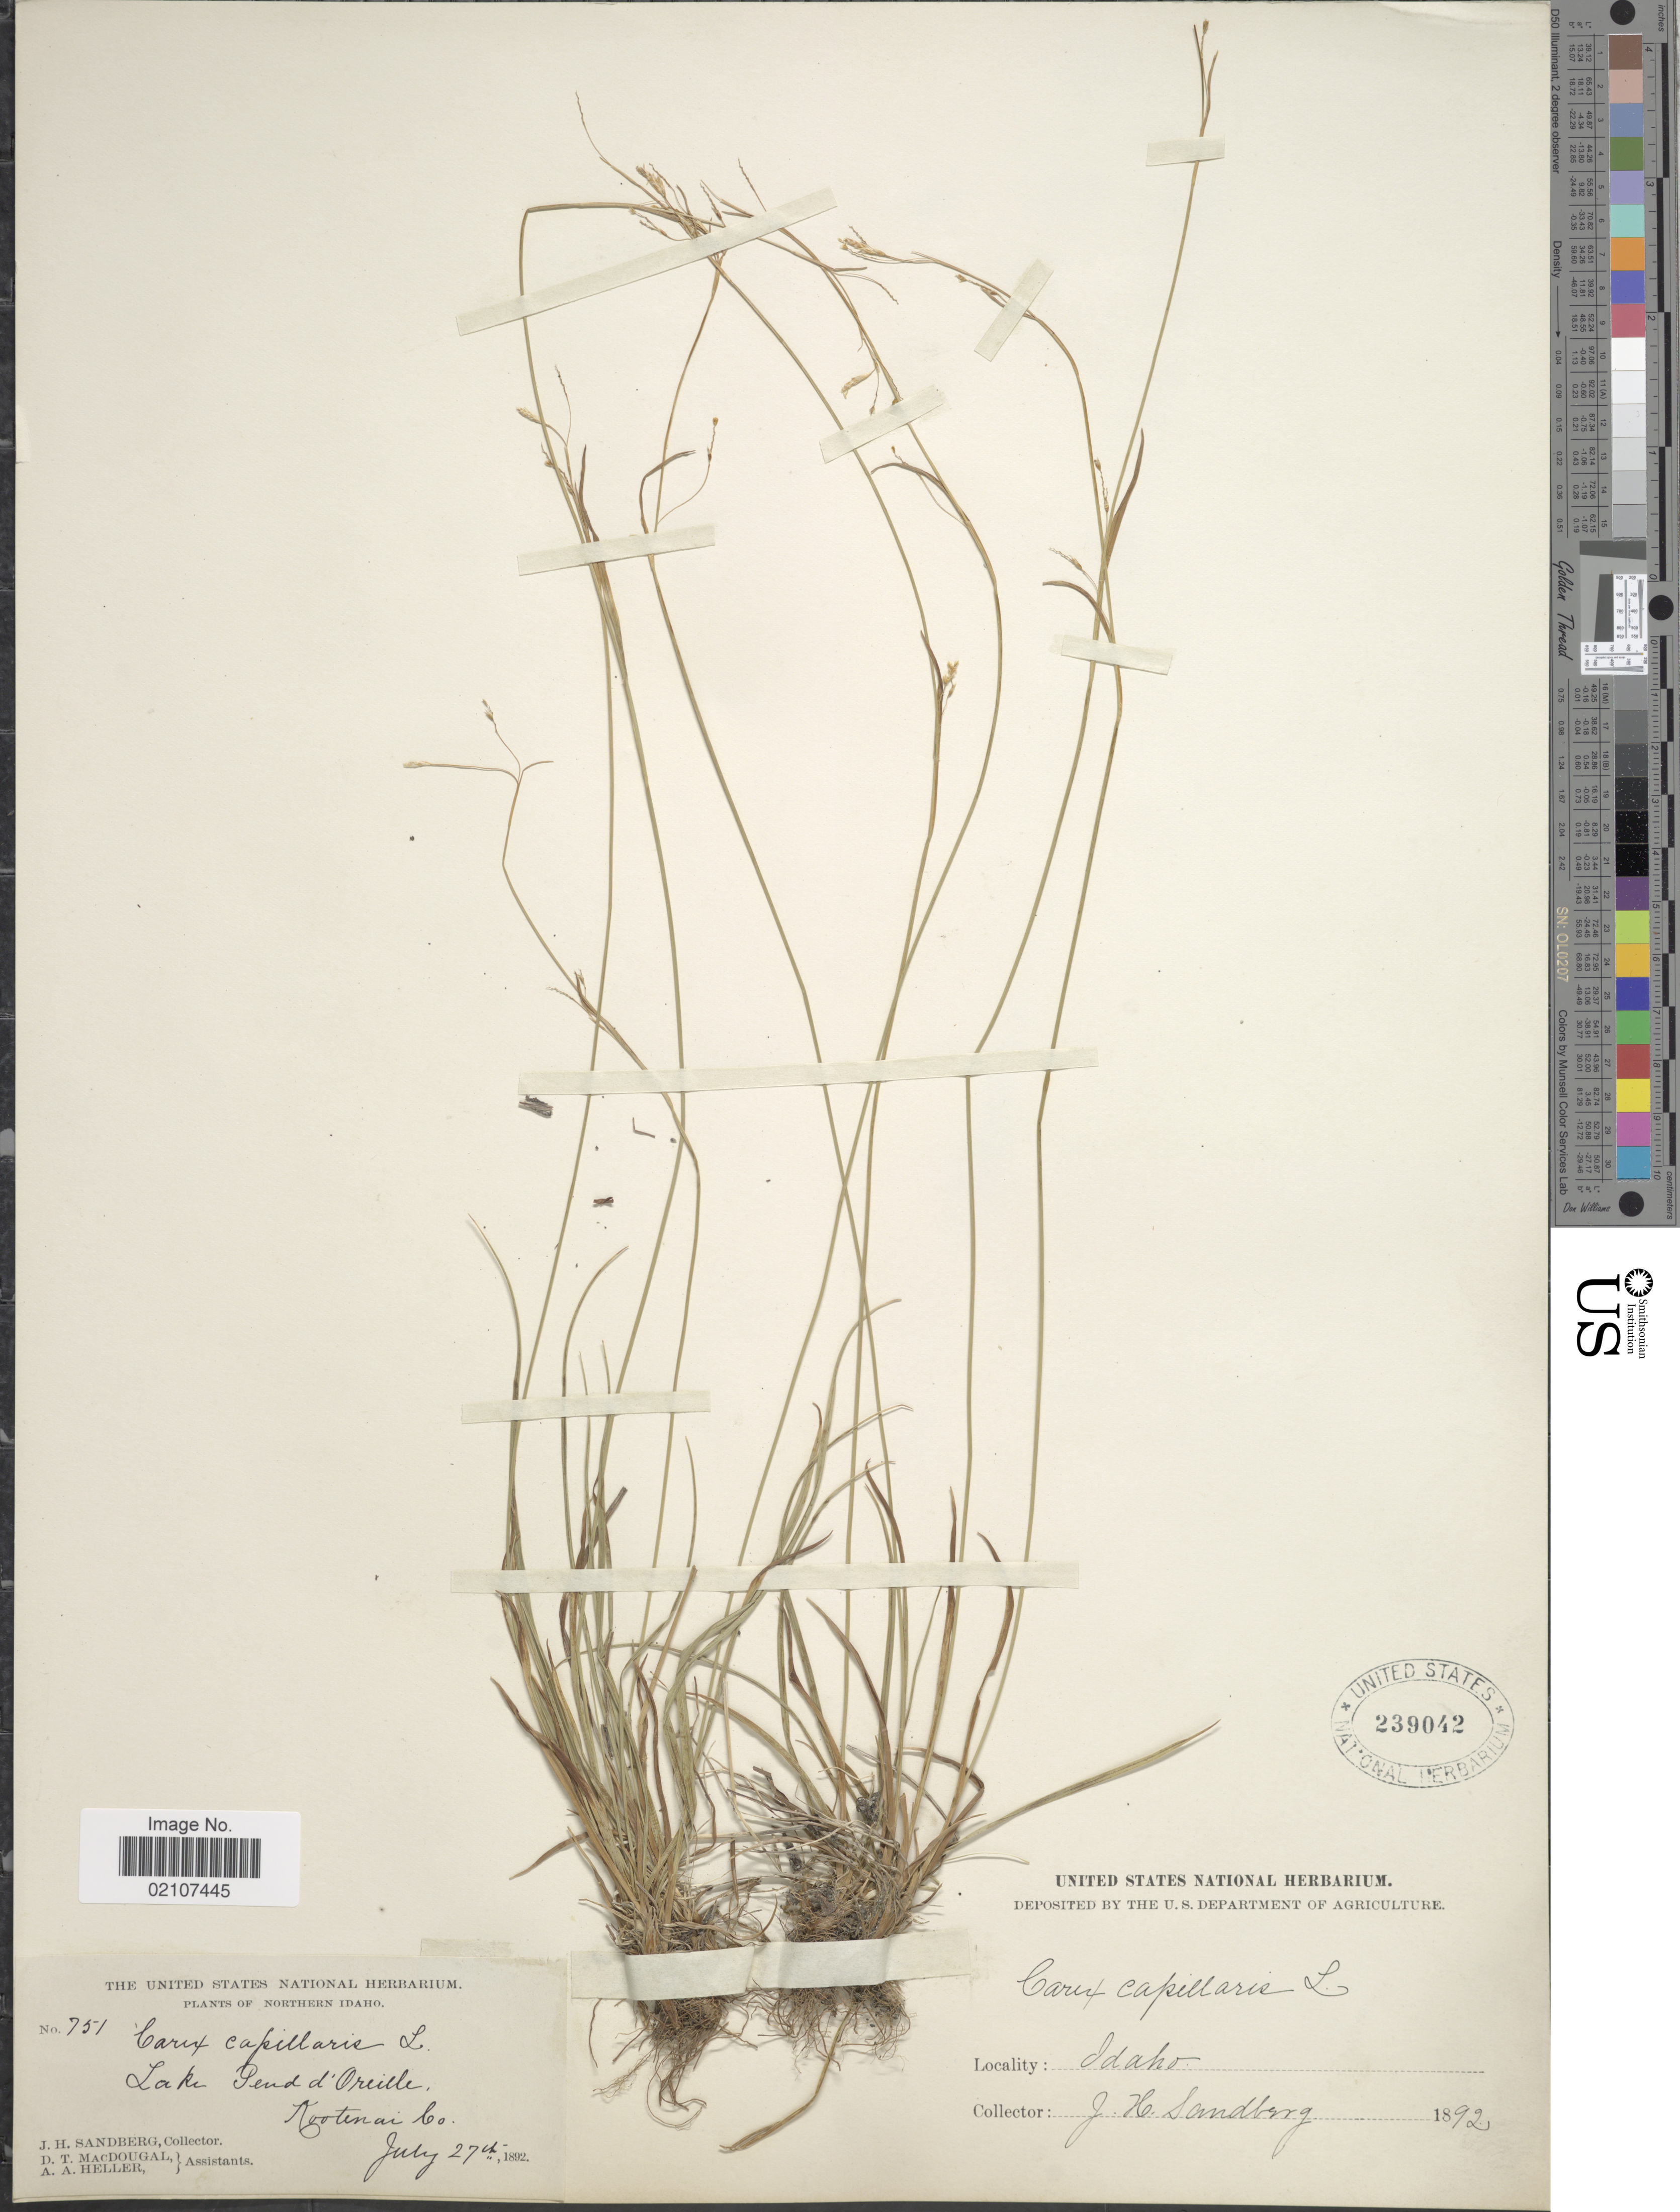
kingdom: Plantae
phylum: Tracheophyta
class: Liliopsida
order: Poales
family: Cyperaceae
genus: Carex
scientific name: Carex capillaris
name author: L.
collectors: J. H. Sandberg, D. T. MacDougal & A. A. Heller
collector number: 751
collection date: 1892-07-27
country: United States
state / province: Idaho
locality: Northern Idaho, Lake Pend d'Oreille, Kootenai Co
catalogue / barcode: US 239042